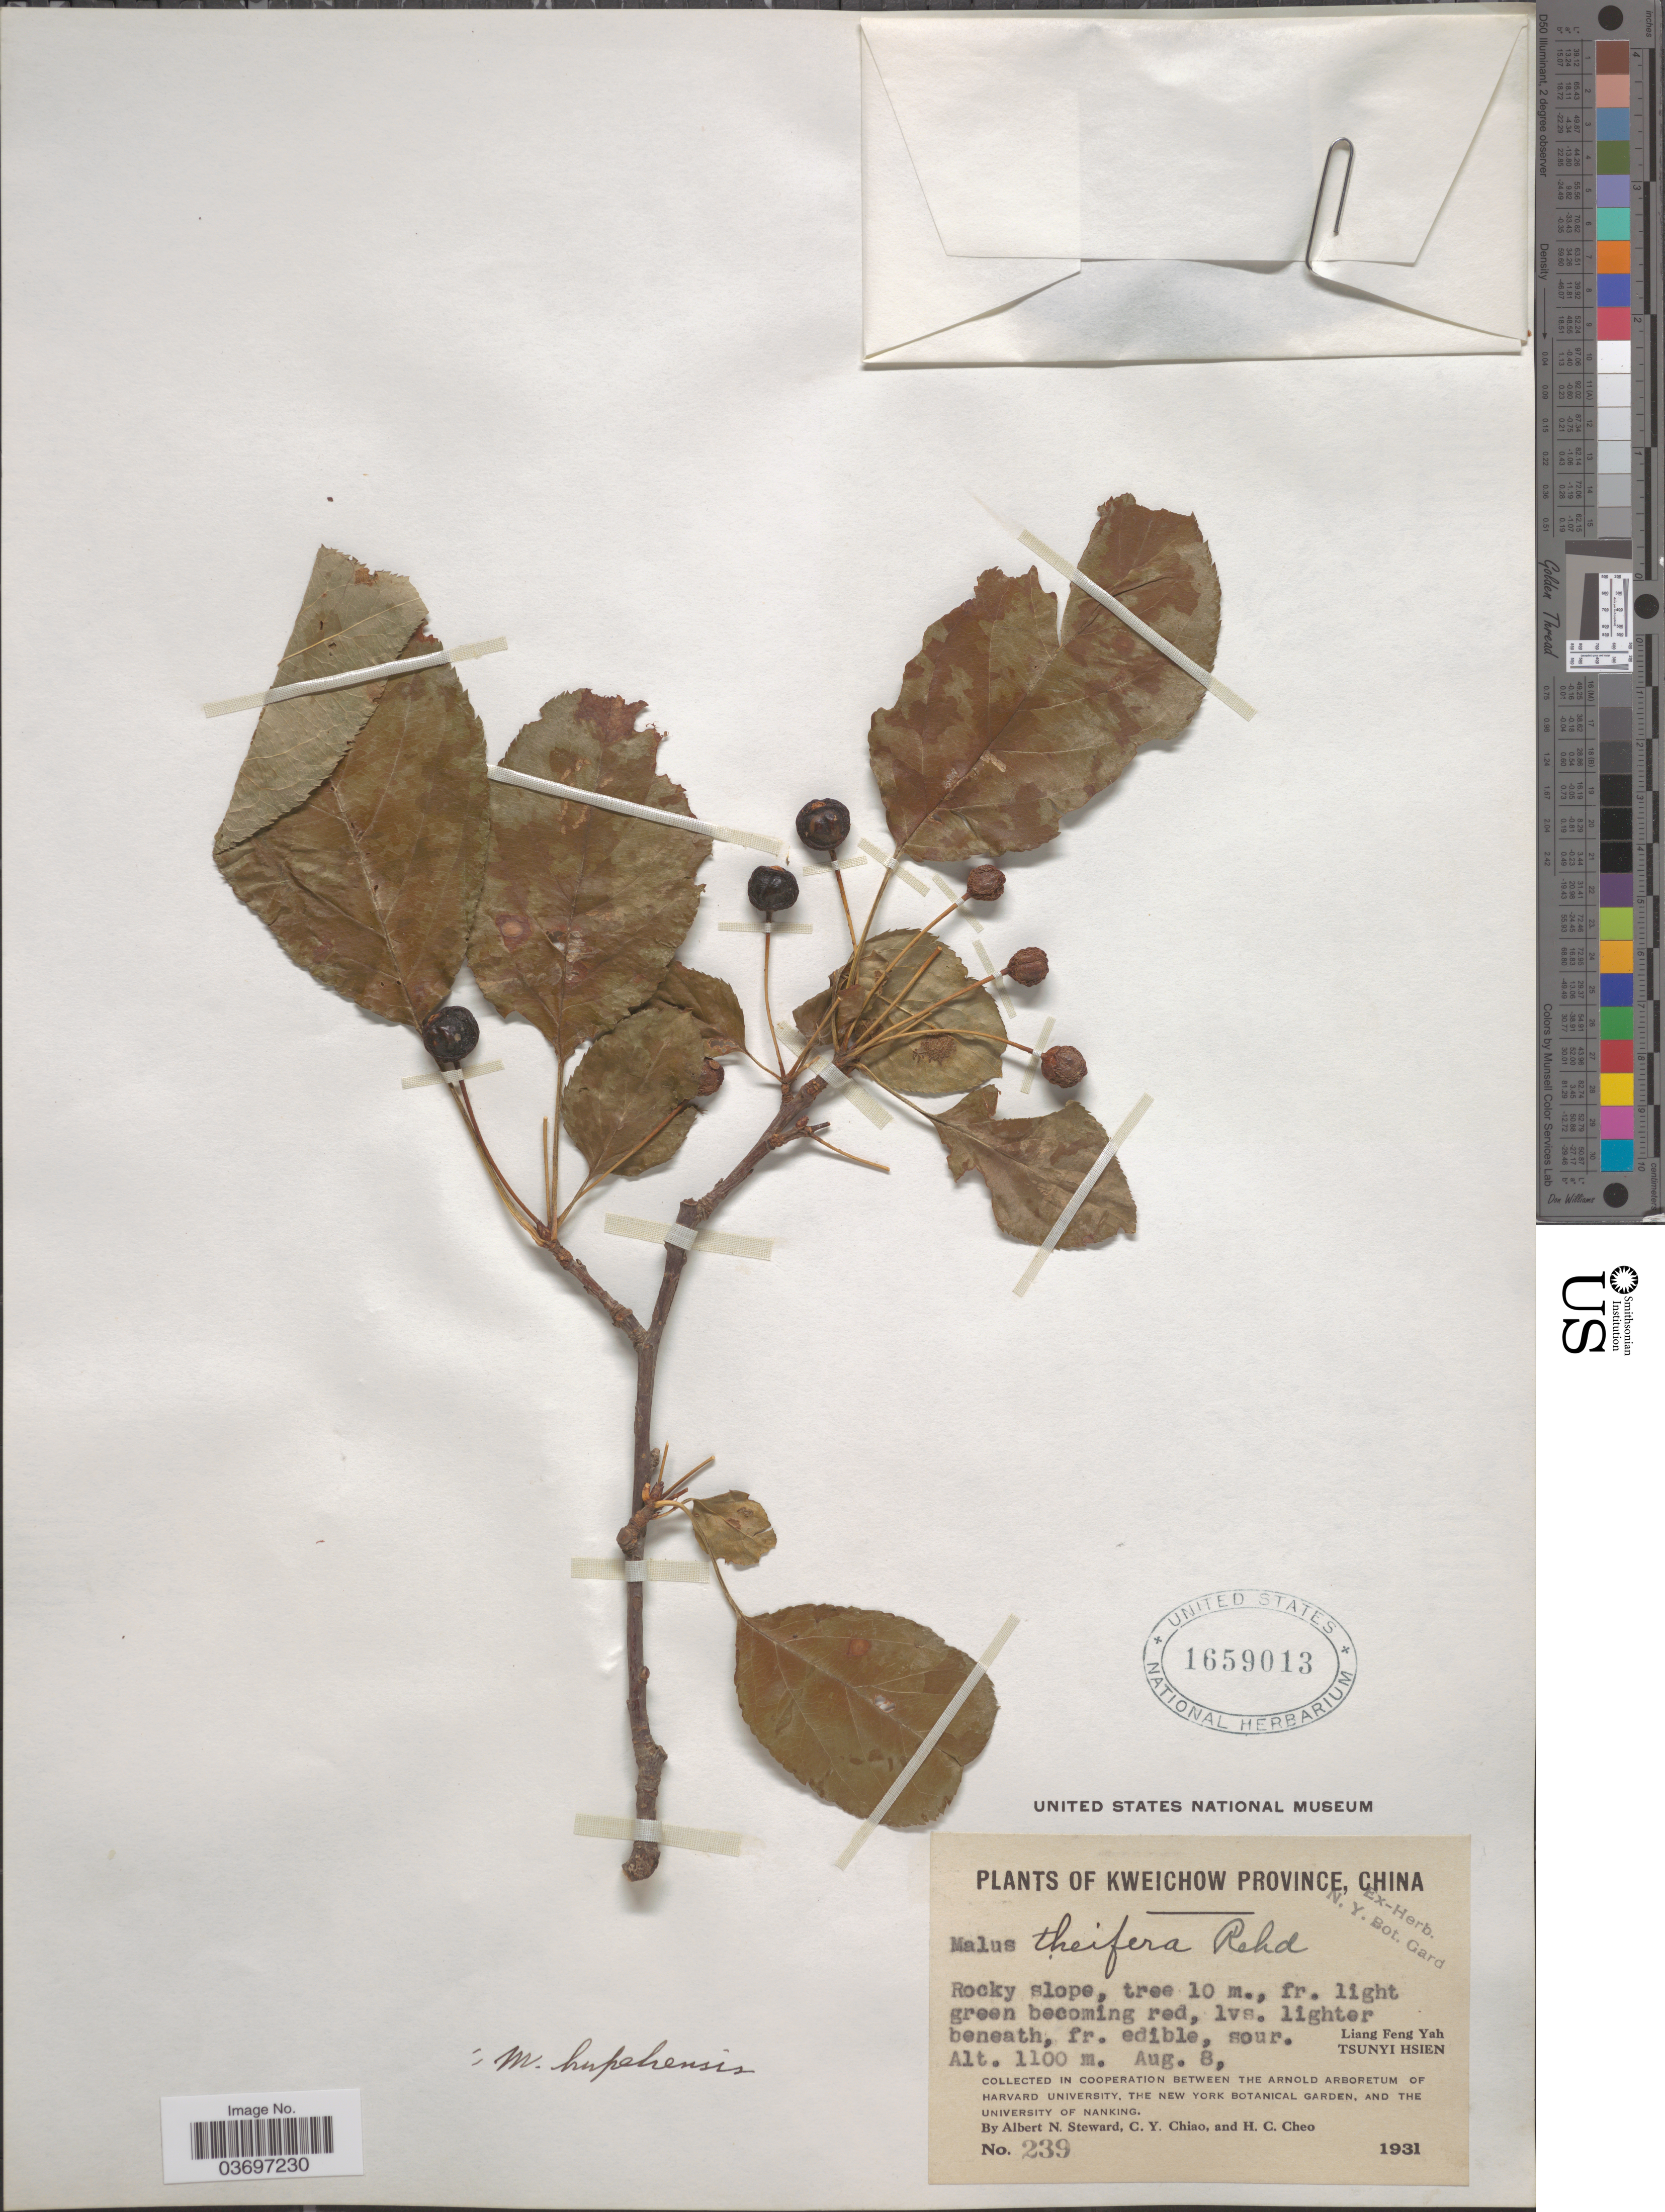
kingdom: Plantae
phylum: Tracheophyta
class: Magnoliopsida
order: Rosales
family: Rosaceae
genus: Malus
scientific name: Malus hupehensis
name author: (Pamp.) Rehder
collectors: A. N. Steward, C. Y. Chiao & H. Cheo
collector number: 239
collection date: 1931-08-08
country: China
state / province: Guizhou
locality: Kweichow Province. Liang Feng Yah. Tsunyi Hsien.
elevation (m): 1100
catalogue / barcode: US 1659013